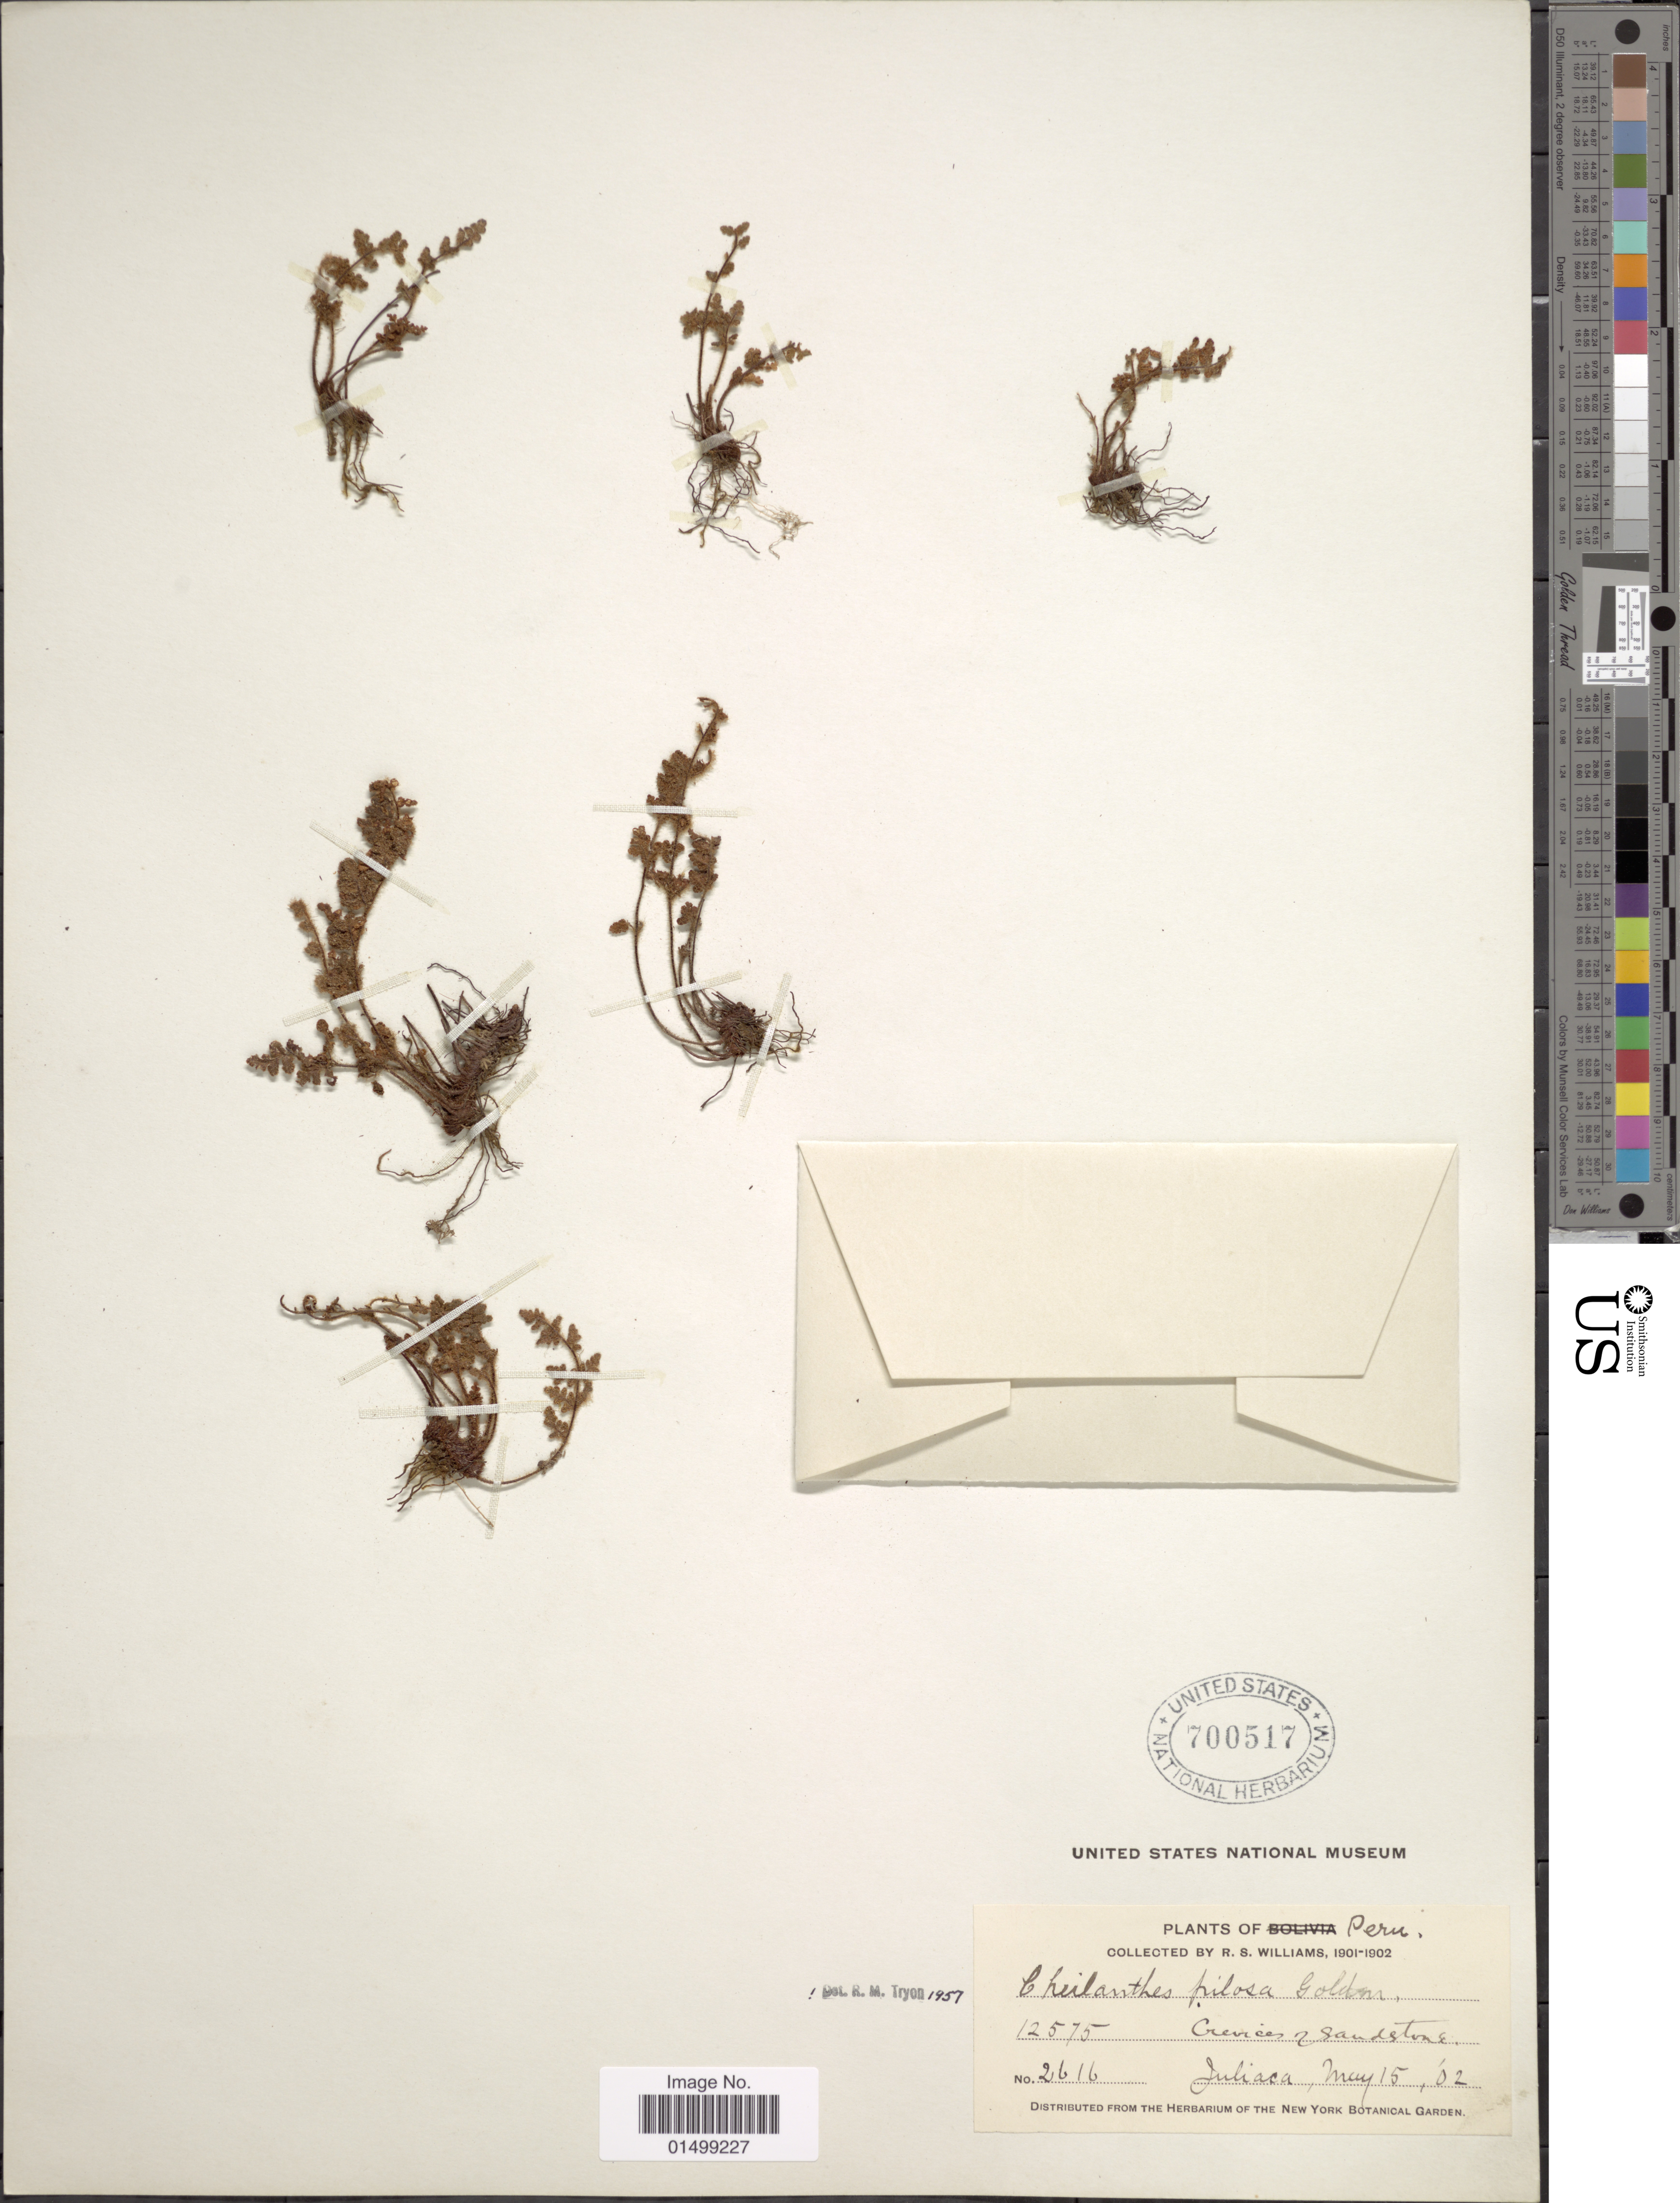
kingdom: Plantae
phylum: Tracheophyta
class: Polypodiopsida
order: Polypodiales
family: Pteridaceae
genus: Cheilanthes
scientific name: Cheilanthes pilosa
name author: Goldm.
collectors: R. S. Williams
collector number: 2616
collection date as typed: May 15, '02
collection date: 1902-05-15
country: Peru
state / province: Puno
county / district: San Román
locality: Juliaca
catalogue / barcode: US 700517